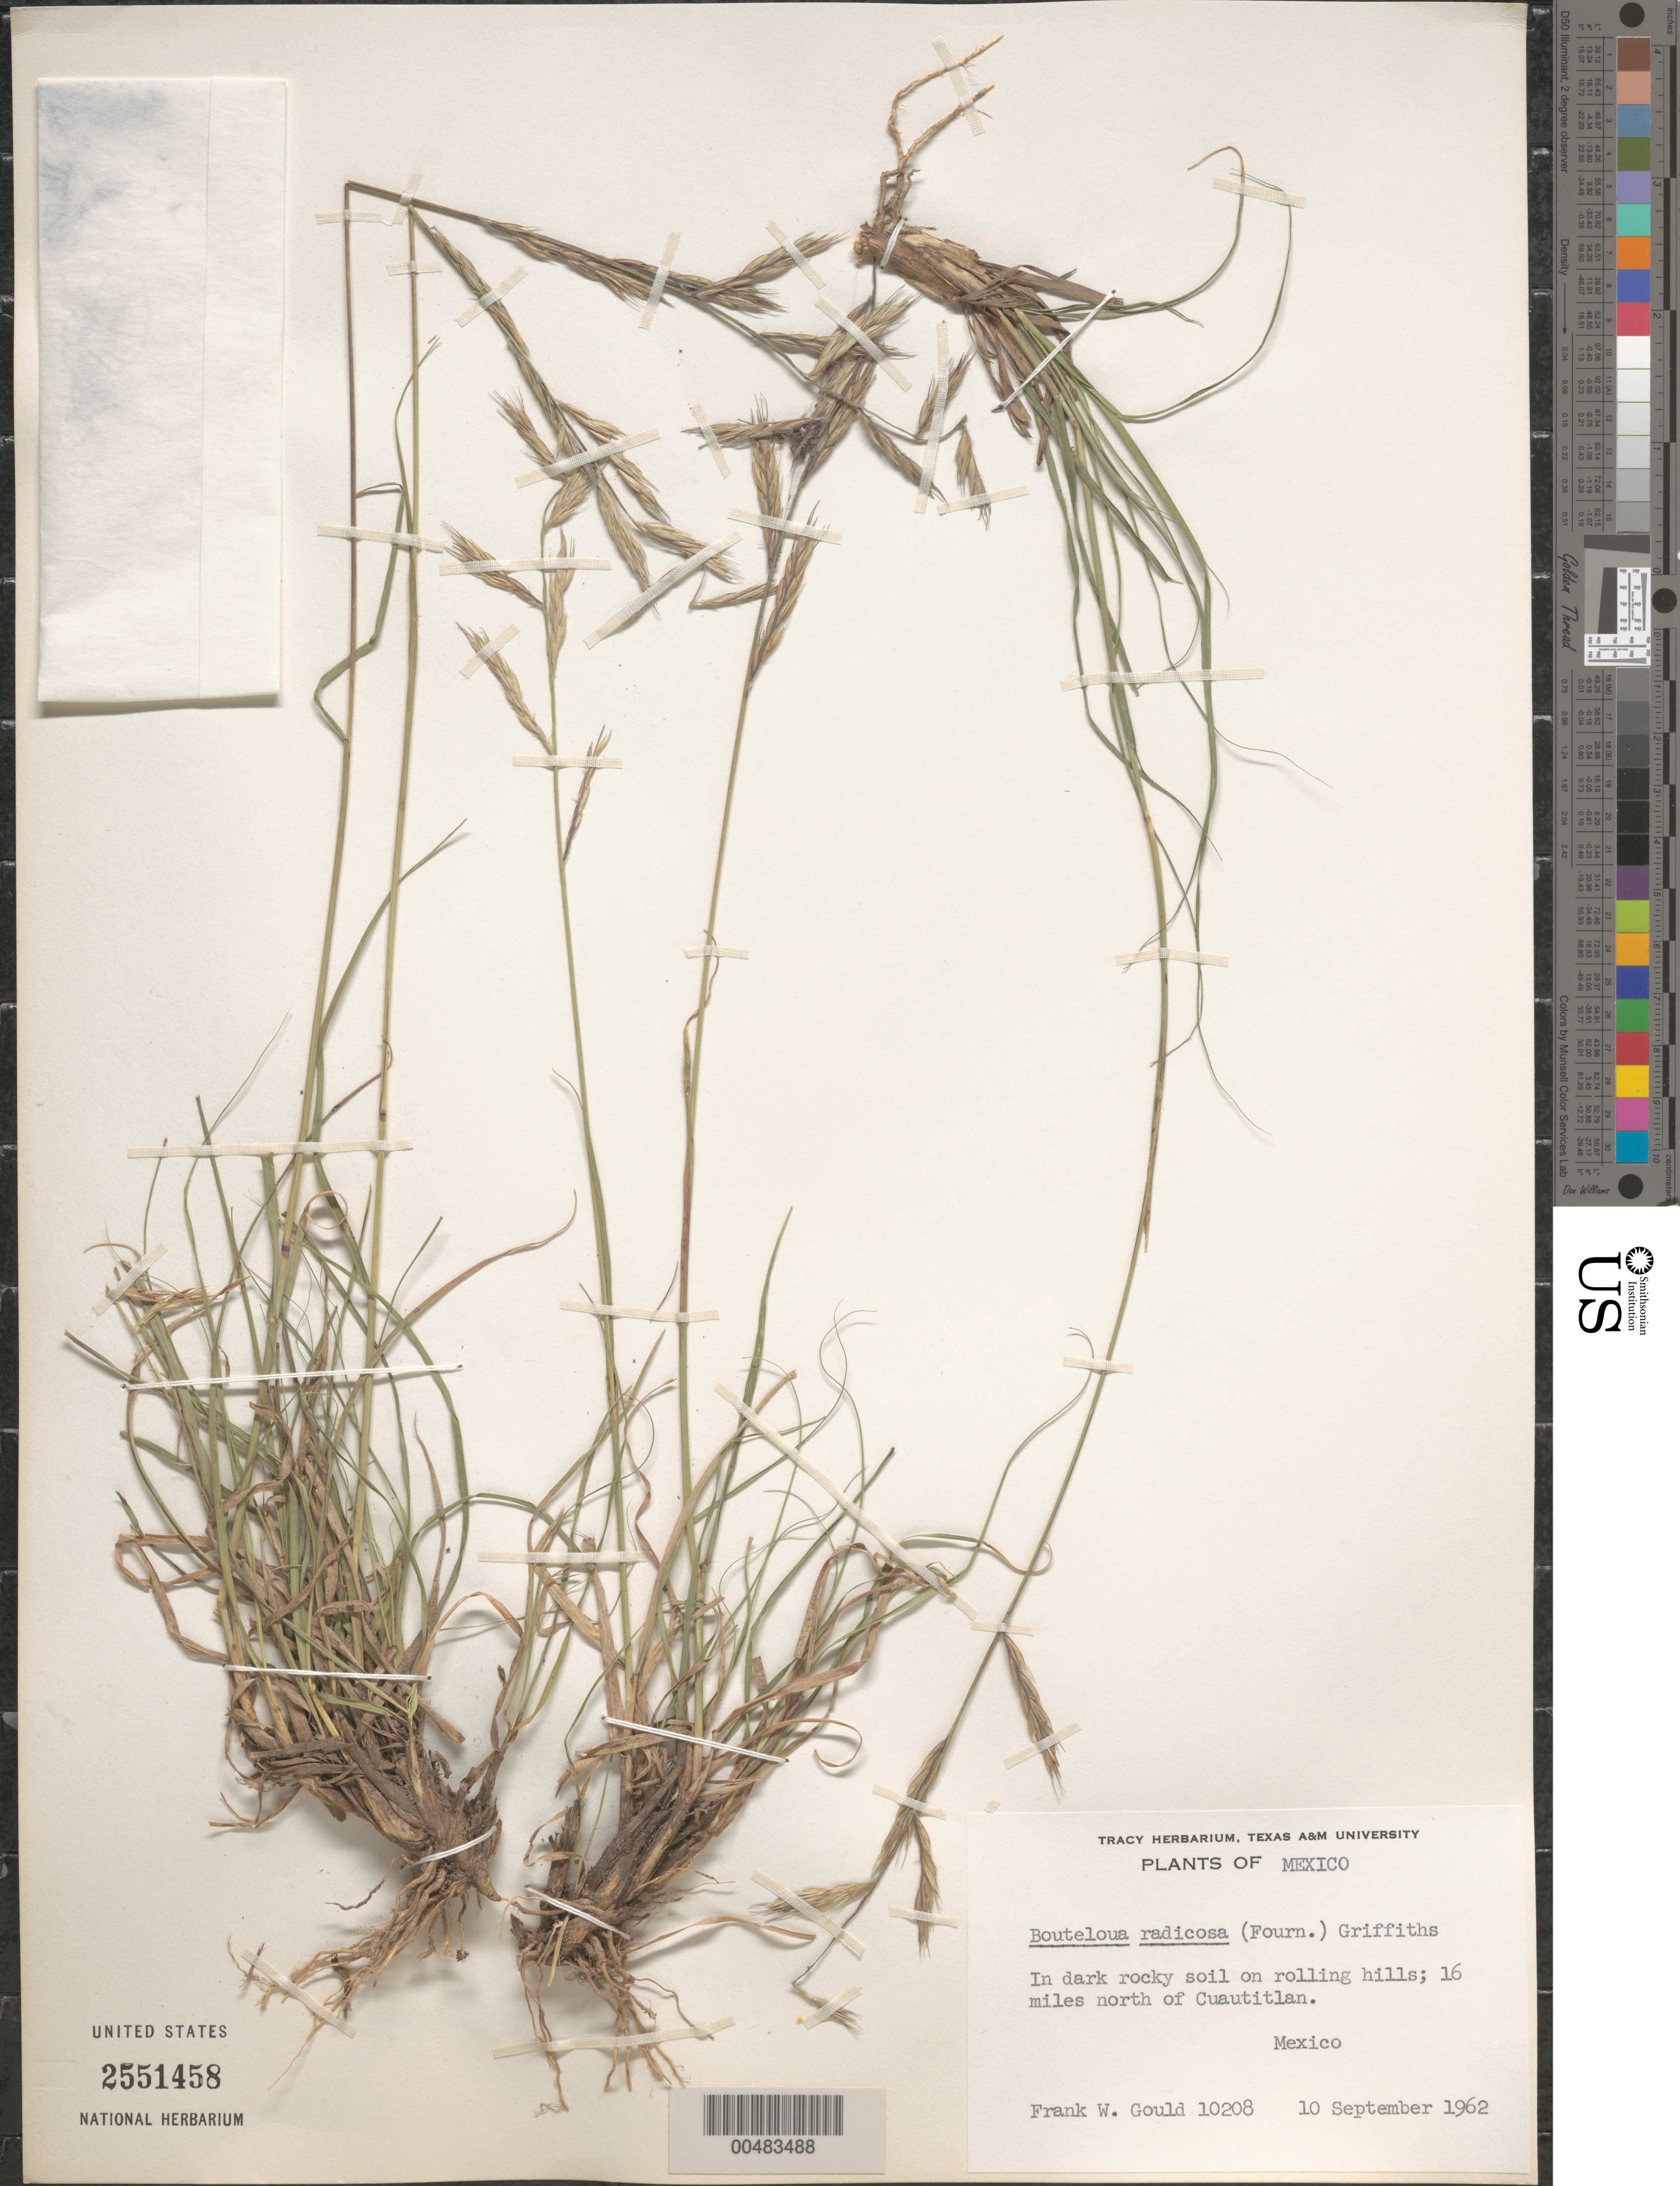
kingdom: Plantae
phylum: Tracheophyta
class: Liliopsida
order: Poales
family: Poaceae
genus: Bouteloua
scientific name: Bouteloua radicosa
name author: (E. Fourn.) Griffiths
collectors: F. W. Gould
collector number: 10208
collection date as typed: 10 Sep 1962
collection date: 1962-09-10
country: Mexico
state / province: México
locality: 16 mi N of Cuautitlan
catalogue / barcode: US 2551458